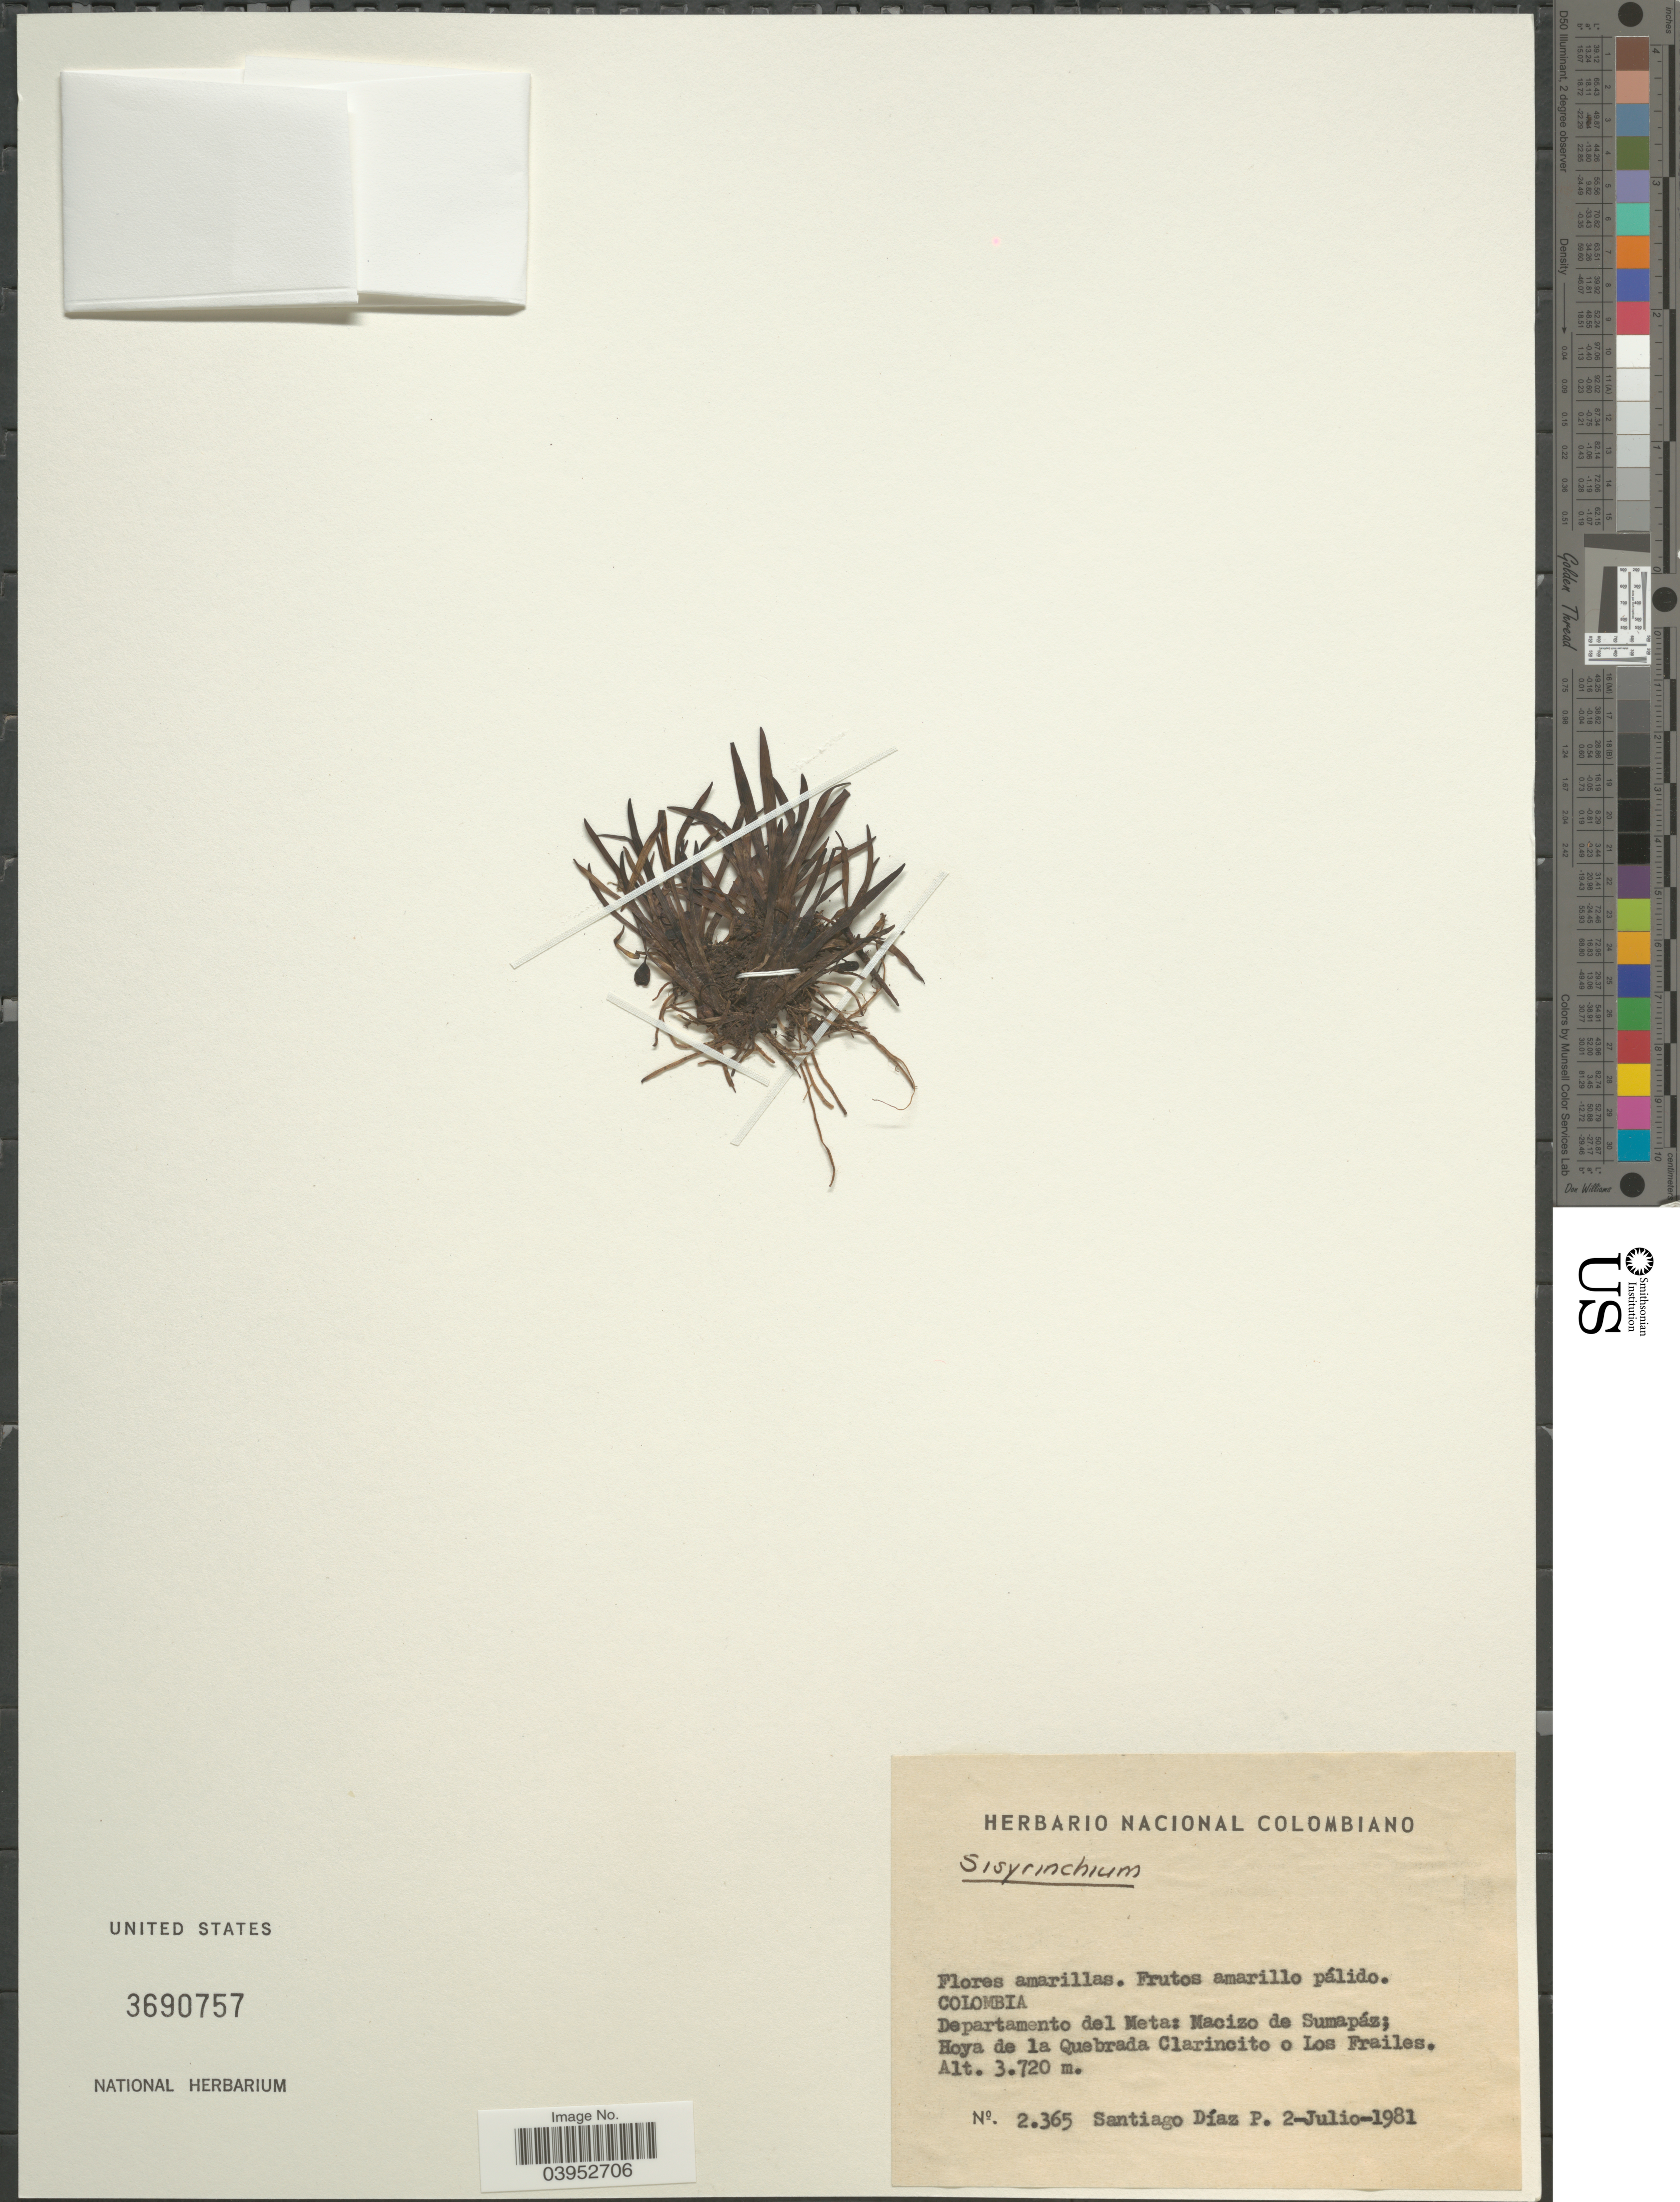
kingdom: Plantae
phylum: Tracheophyta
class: Liliopsida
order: Asparagales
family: Iridaceae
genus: Sisyrinchium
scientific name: Sisyrinchium sp.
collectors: S. Diaz P.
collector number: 2365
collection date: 1981-07-02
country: Colombia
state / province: Meta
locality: Departamento del Meta: Macizo de Sumapáz; Hoya de la Quebrada Clarincito o Los Frailes.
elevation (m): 3720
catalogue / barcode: US 3690757